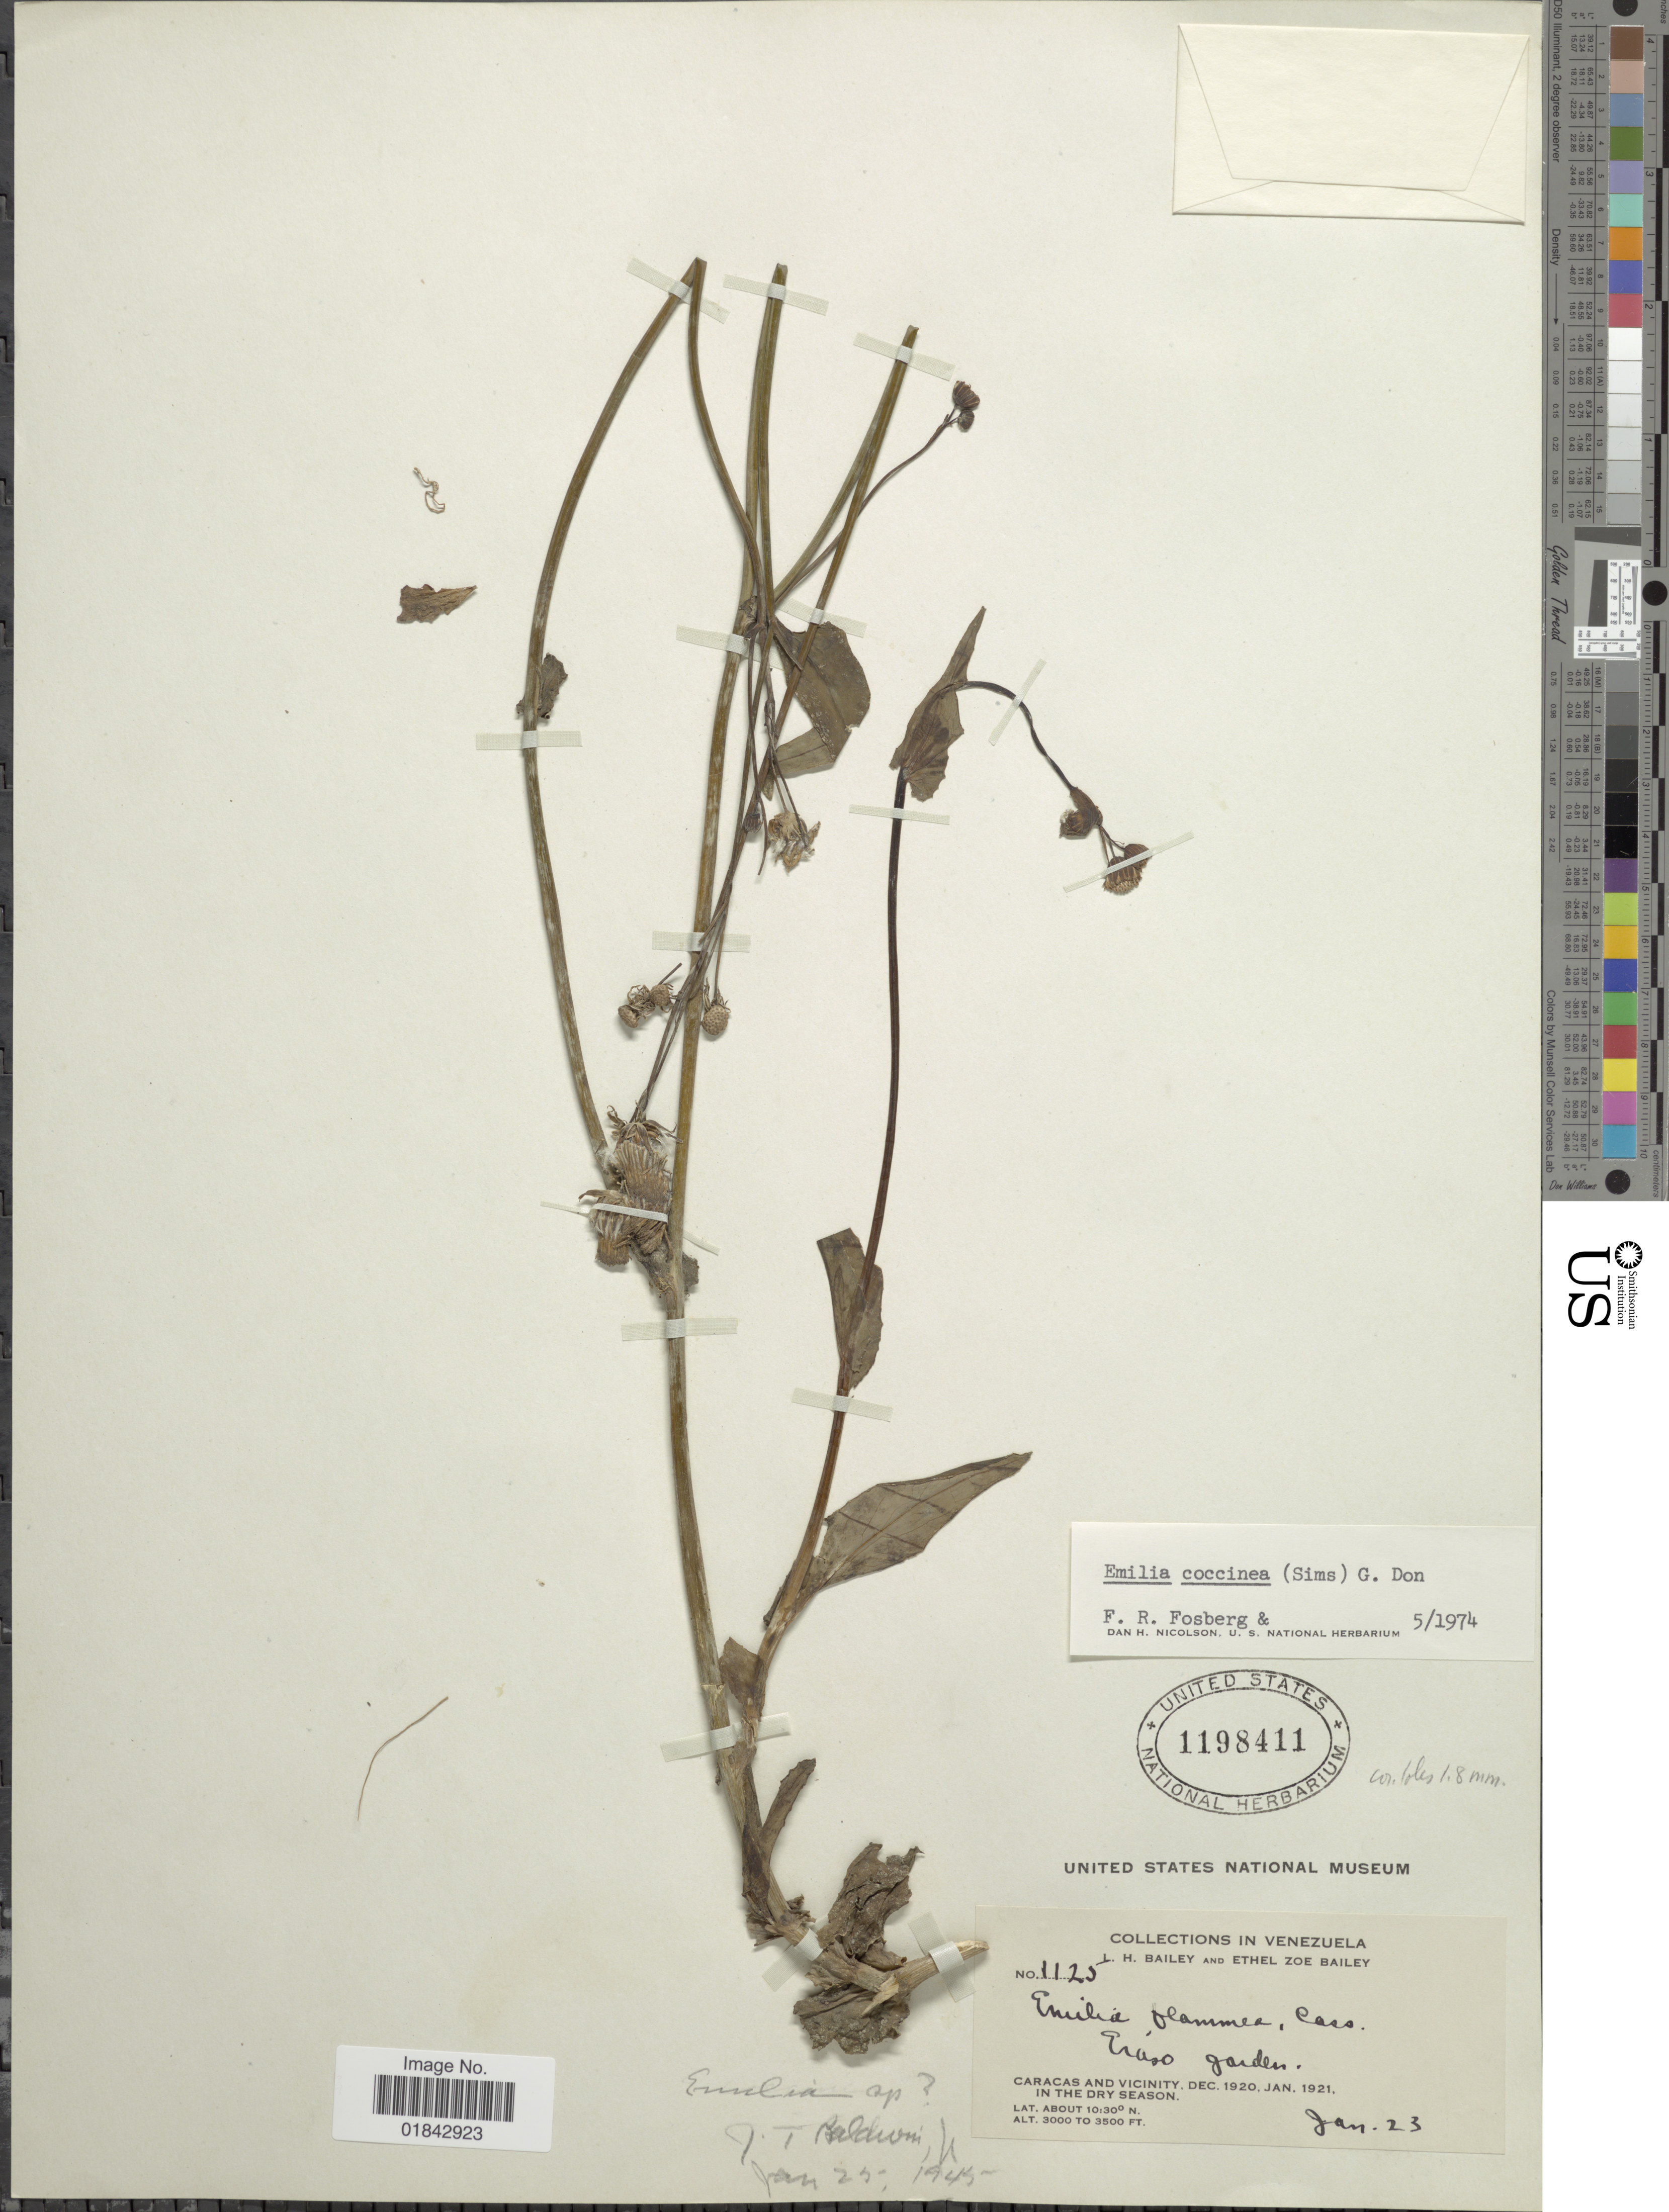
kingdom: Plantae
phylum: Tracheophyta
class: Magnoliopsida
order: Asterales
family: Asteraceae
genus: Emilia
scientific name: Emilia coccinea (Sims) Sweet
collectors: L. H. Bailey & E. Z. Bailey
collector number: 1125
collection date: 1921-01-23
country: Venezuela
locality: Eraso garden, Caracas and vicinity, in the dry season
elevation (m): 914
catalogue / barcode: US 1198411